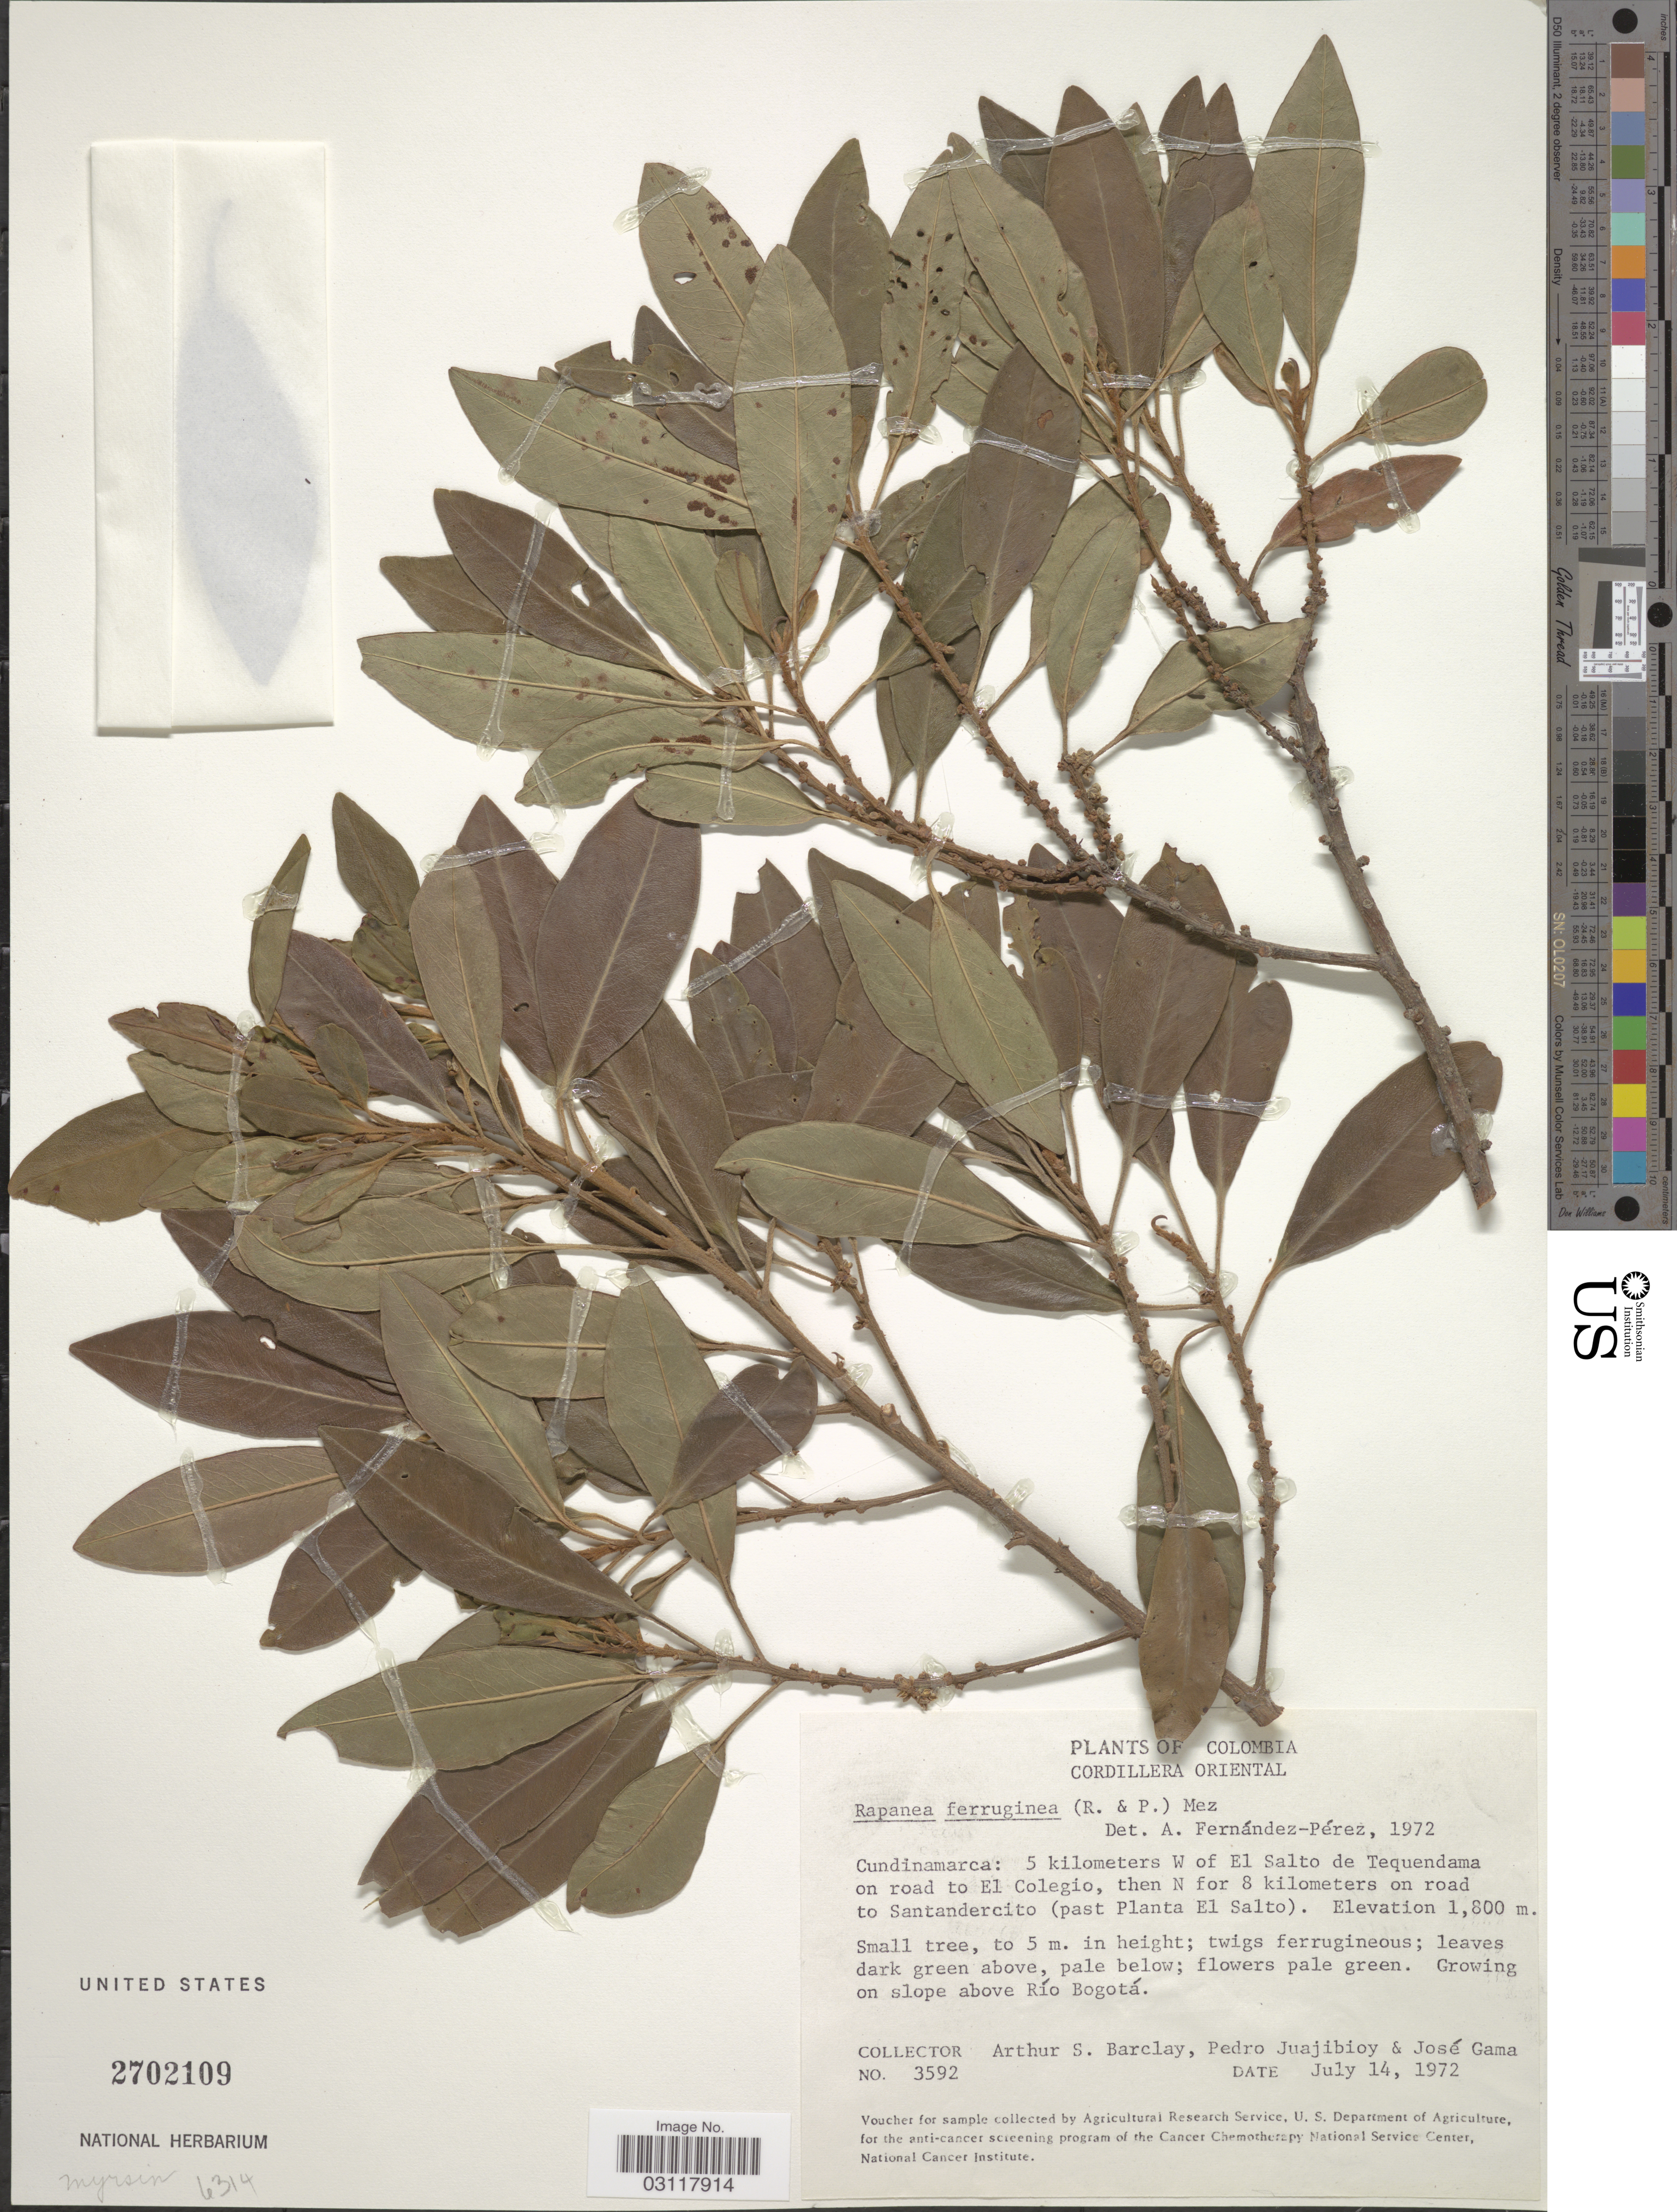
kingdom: Plantae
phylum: Tracheophyta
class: Magnoliopsida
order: Ericales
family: Primulaceae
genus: Rapanea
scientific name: Rapanea ferruginea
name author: (Ruiz & Pav.) Mez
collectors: A. S. Barclay, P. Juajibioy & J. Gama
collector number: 3592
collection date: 1972-07-14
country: Colombia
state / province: Cundinamarca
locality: Cordillera Oriental. 5 kilometers W of El Salto de Tequendama on road to El Colegio, then N for 8 kilometers on road to Santandercito (past Planta El Salto). On slope above Río Bogotá.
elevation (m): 1800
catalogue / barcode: US 2702109